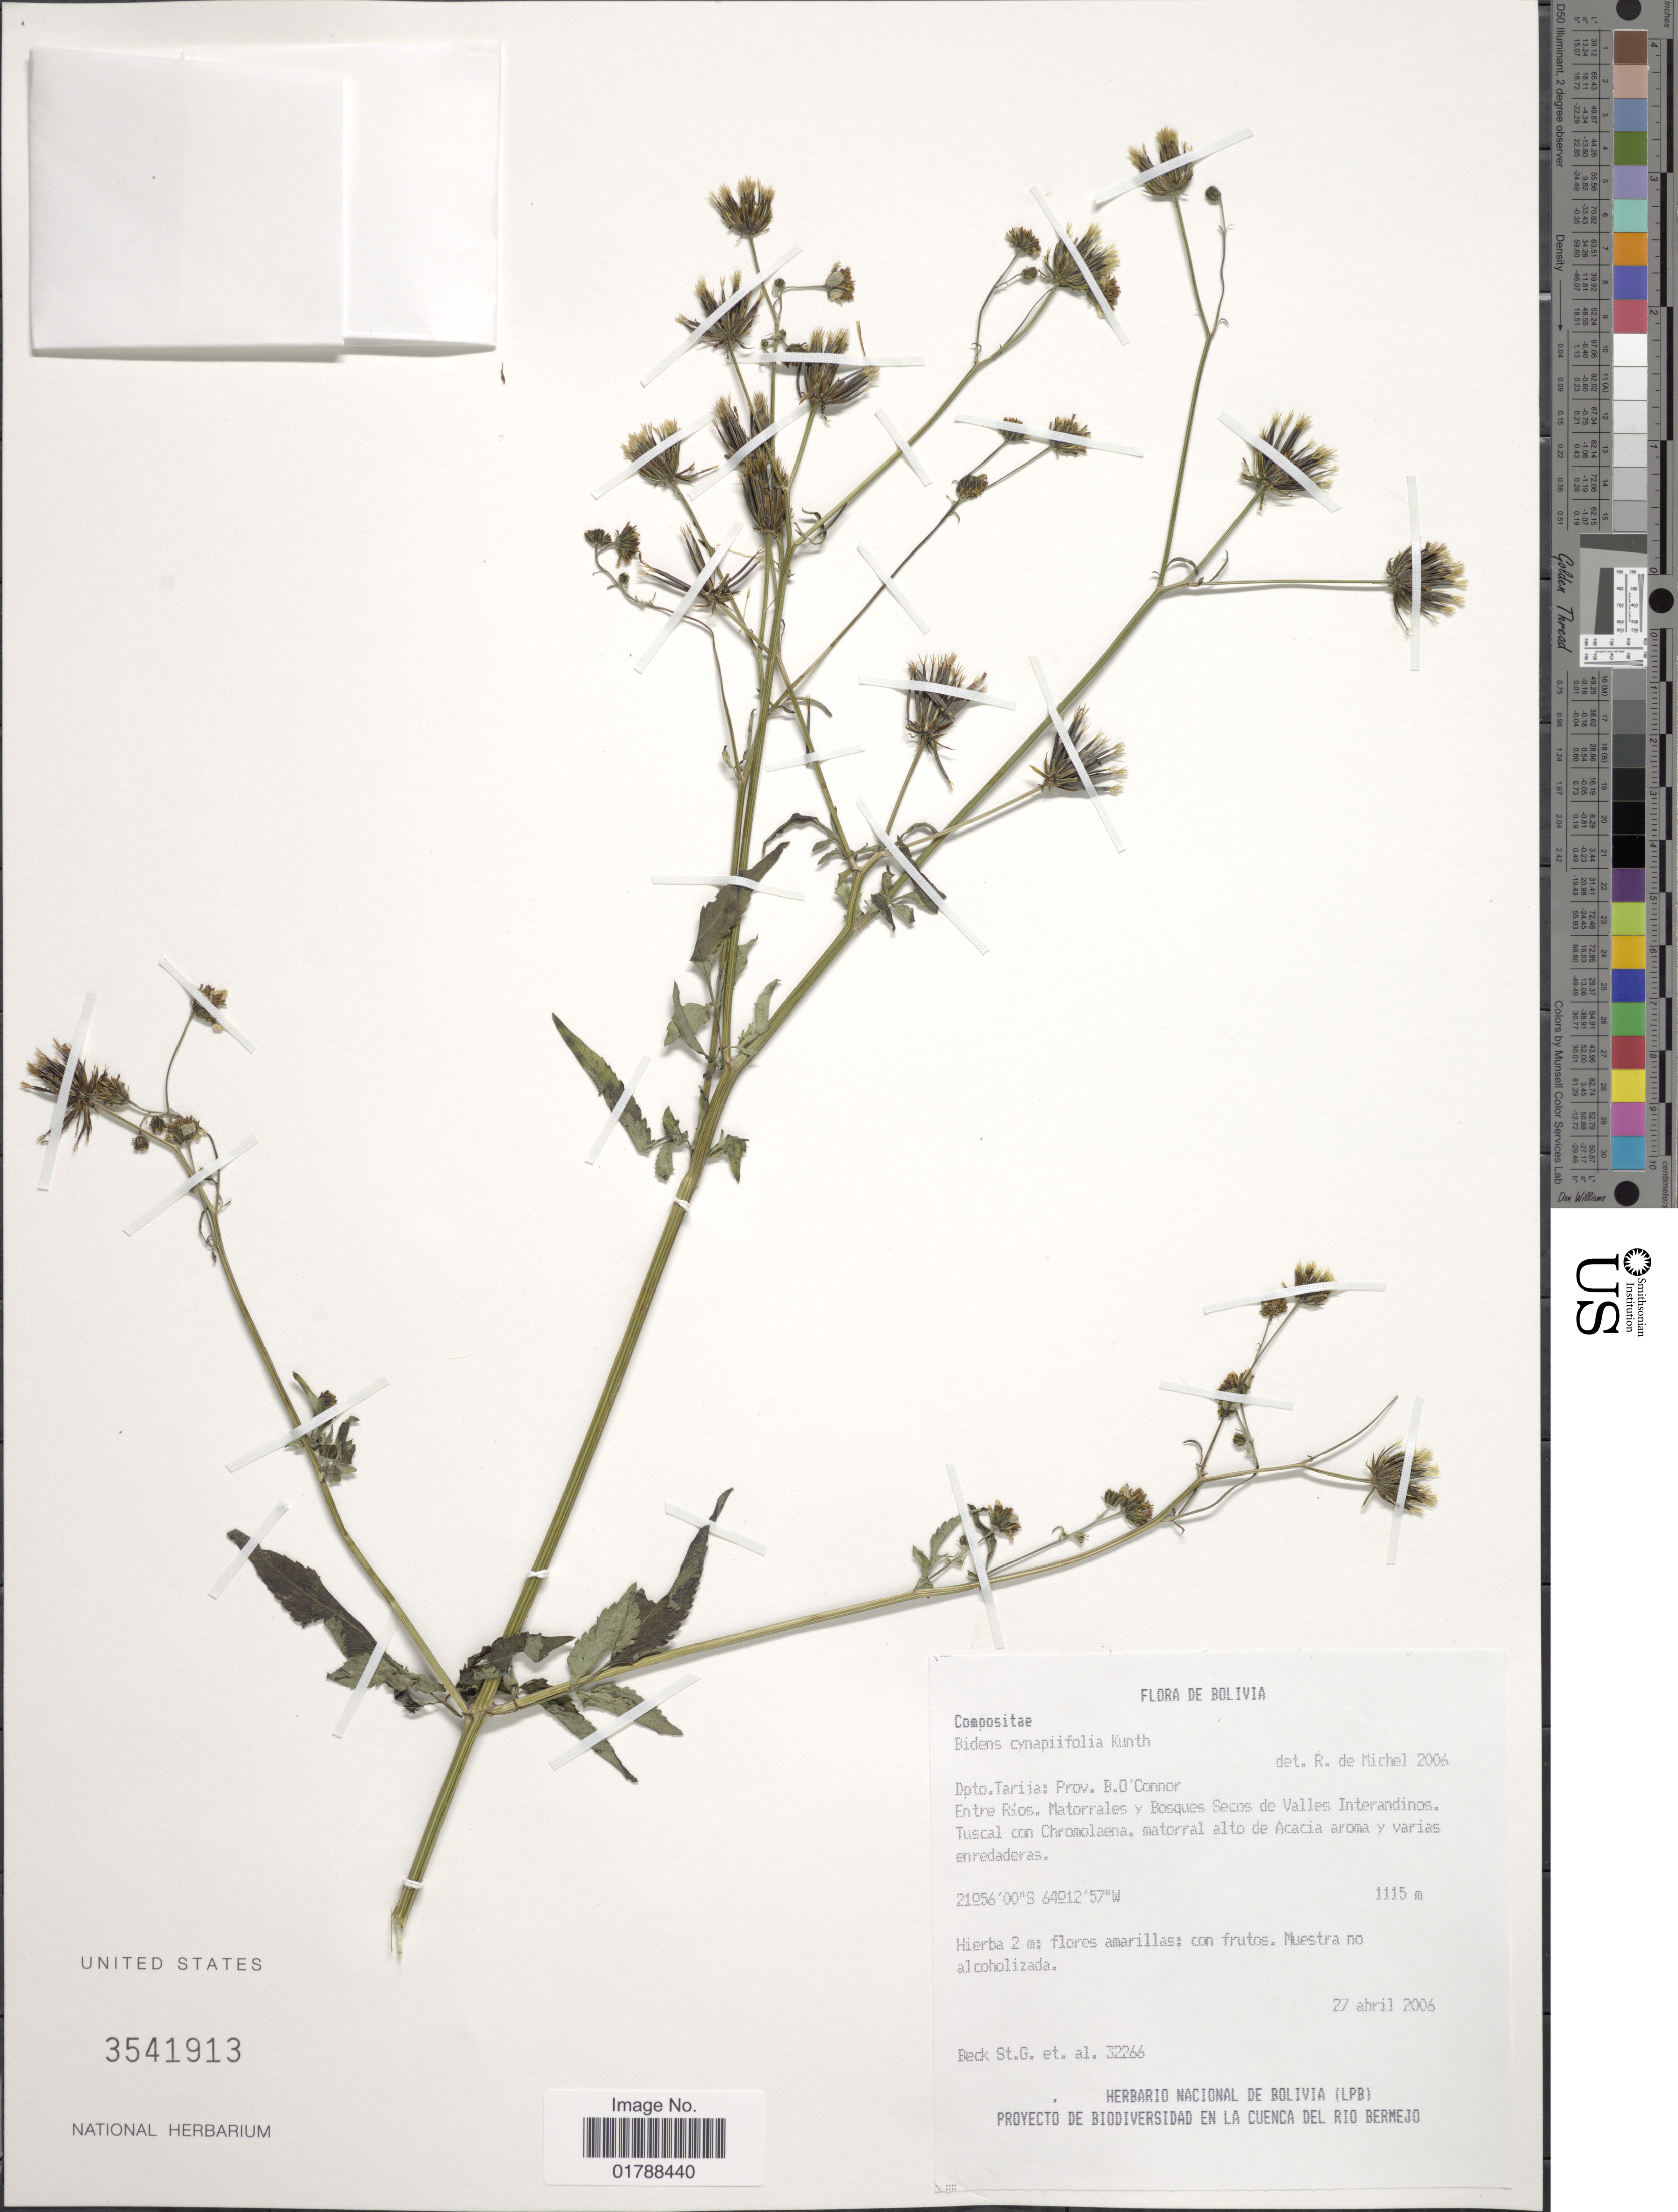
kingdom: Plantae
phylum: Tracheophyta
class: Magnoliopsida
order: Asterales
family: Asteraceae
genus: Bidens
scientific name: Bidens cynapiifolia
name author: Kunth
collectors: S. G. Beck & et al.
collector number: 32266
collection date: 2006-04-27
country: Bolivia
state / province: Tarija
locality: Prov. B.O'Connor. Entre Ríos. Matorrales y Bosques Secos de Valles Interandinos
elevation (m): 1115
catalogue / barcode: US 3541913